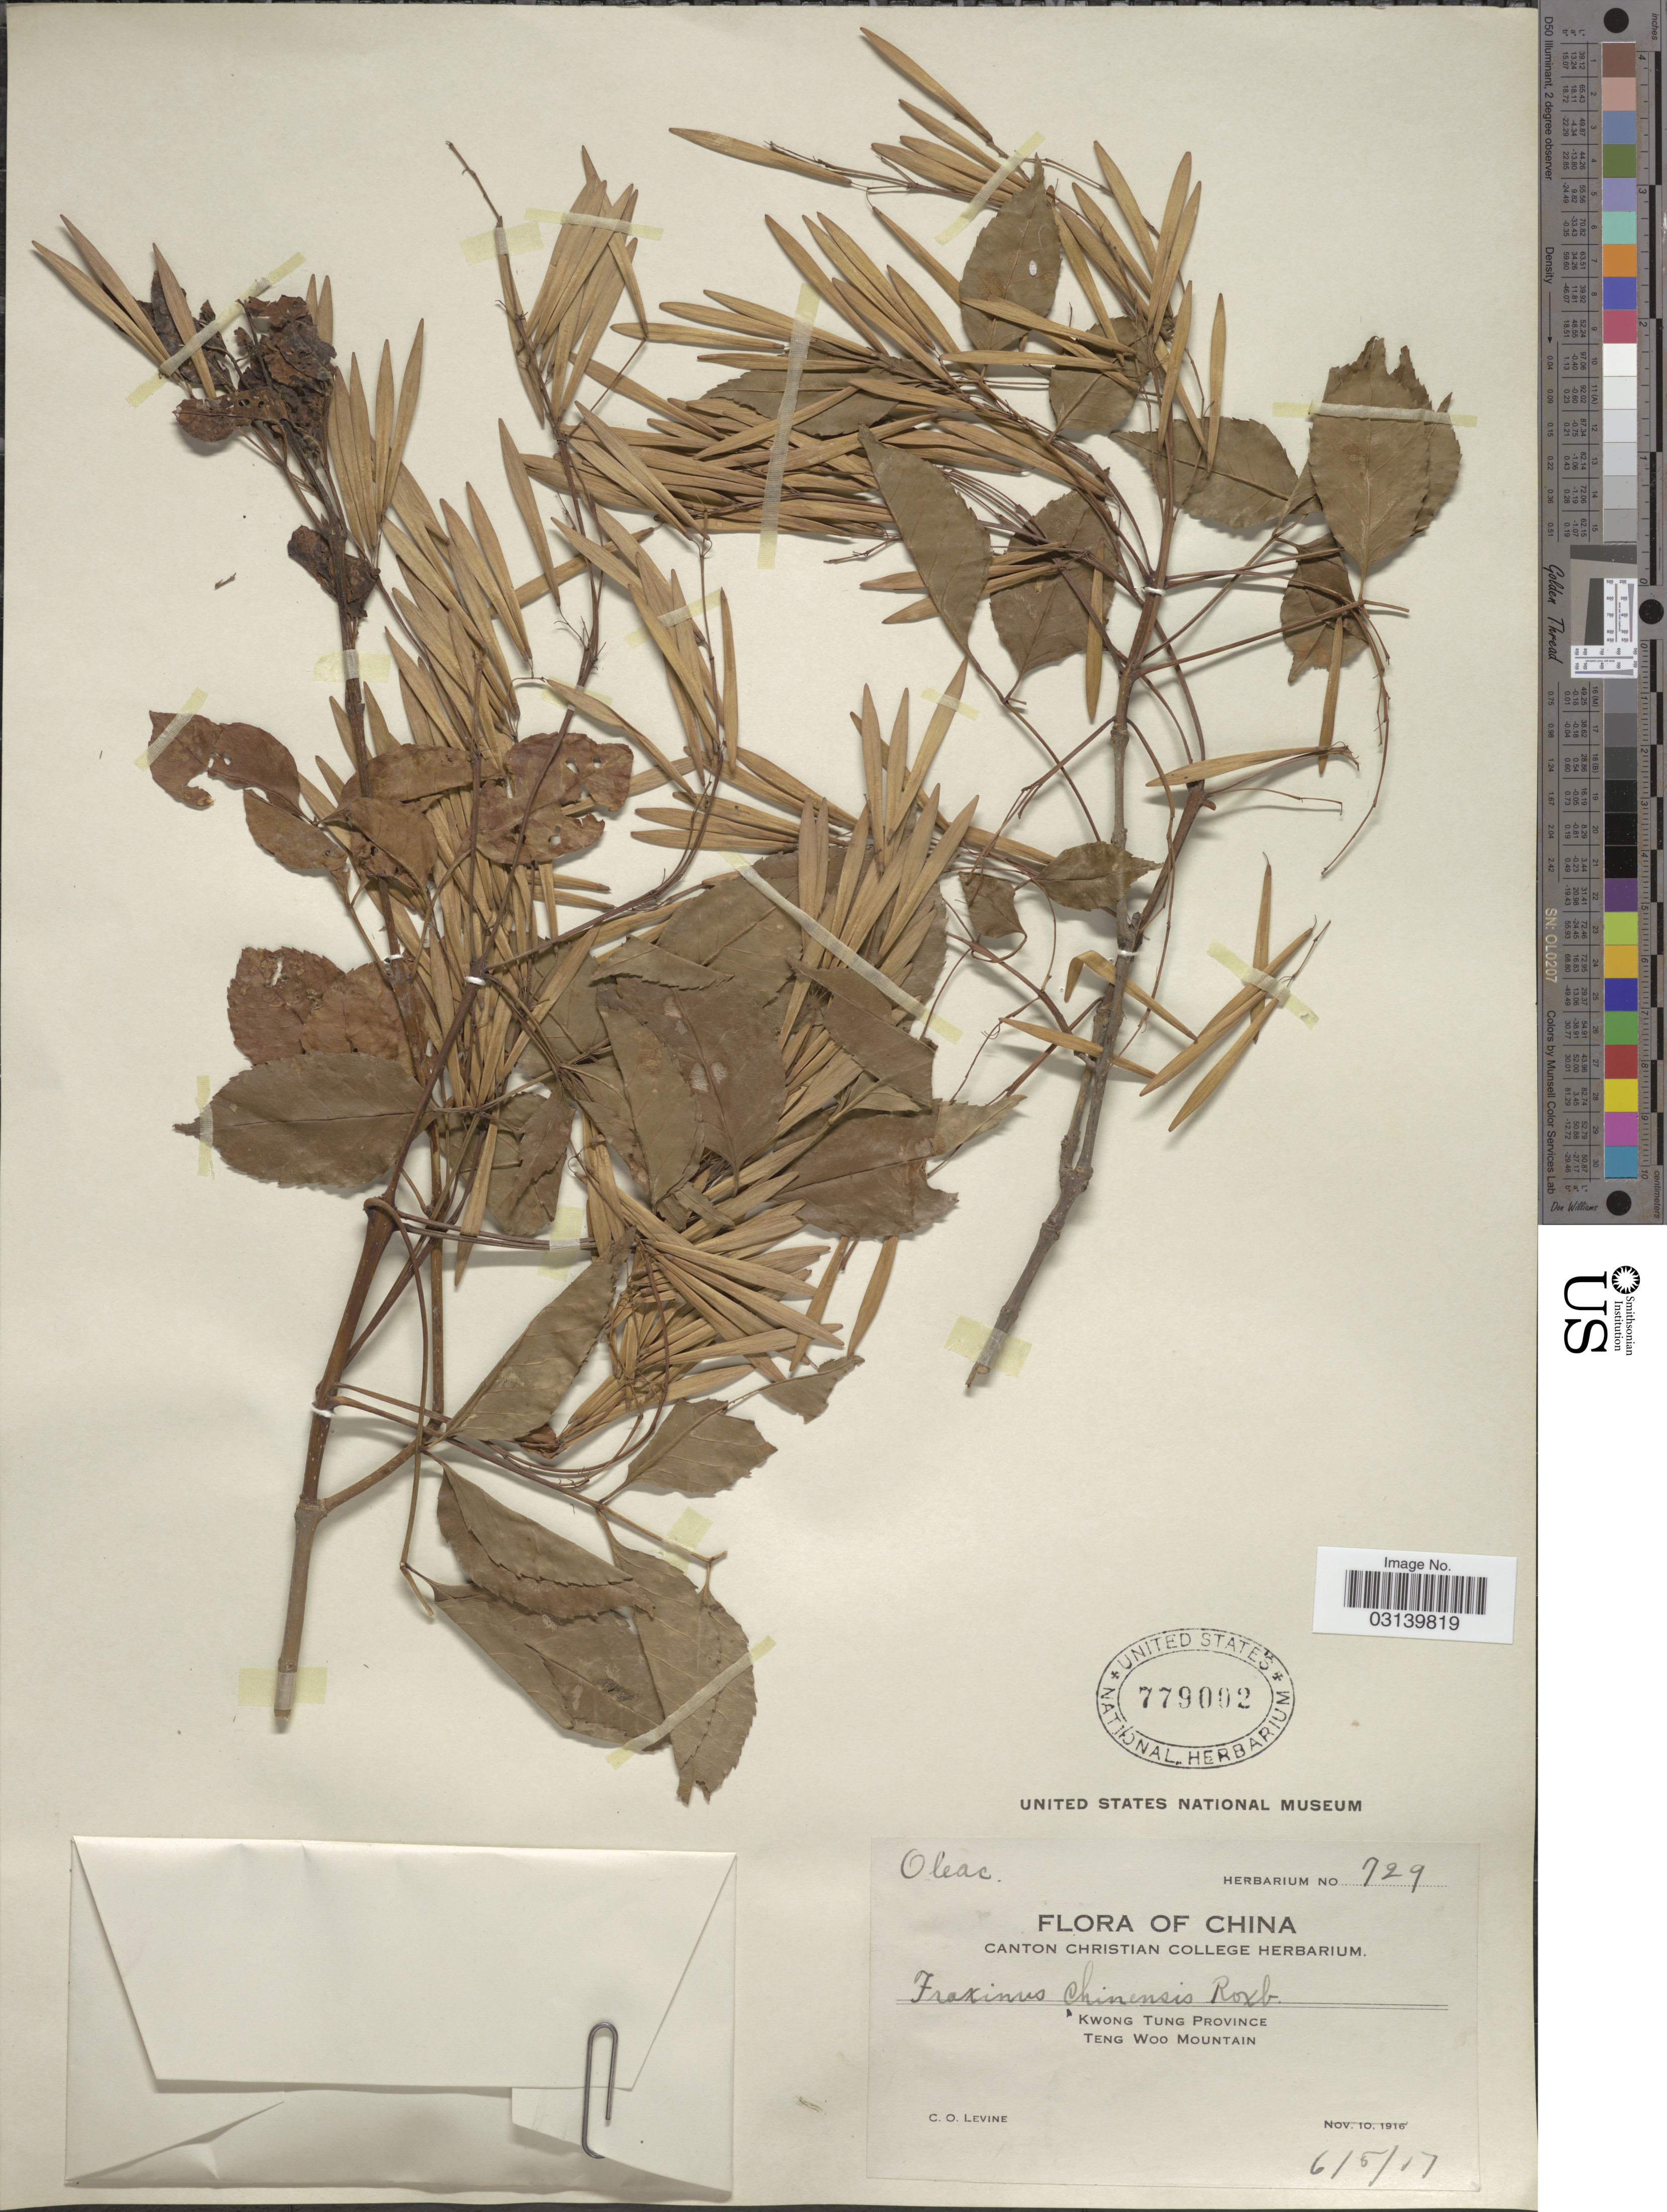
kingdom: Plantae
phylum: Tracheophyta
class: Magnoliopsida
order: Lamiales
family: Oleaceae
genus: Fraxinus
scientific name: Fraxinus chinensis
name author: Roxb.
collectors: C. O. Levine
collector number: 729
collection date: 1917-05-06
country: China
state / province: Guangdong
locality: Kwong Tung Province. Teng Woo Mountain.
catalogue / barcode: US 779002